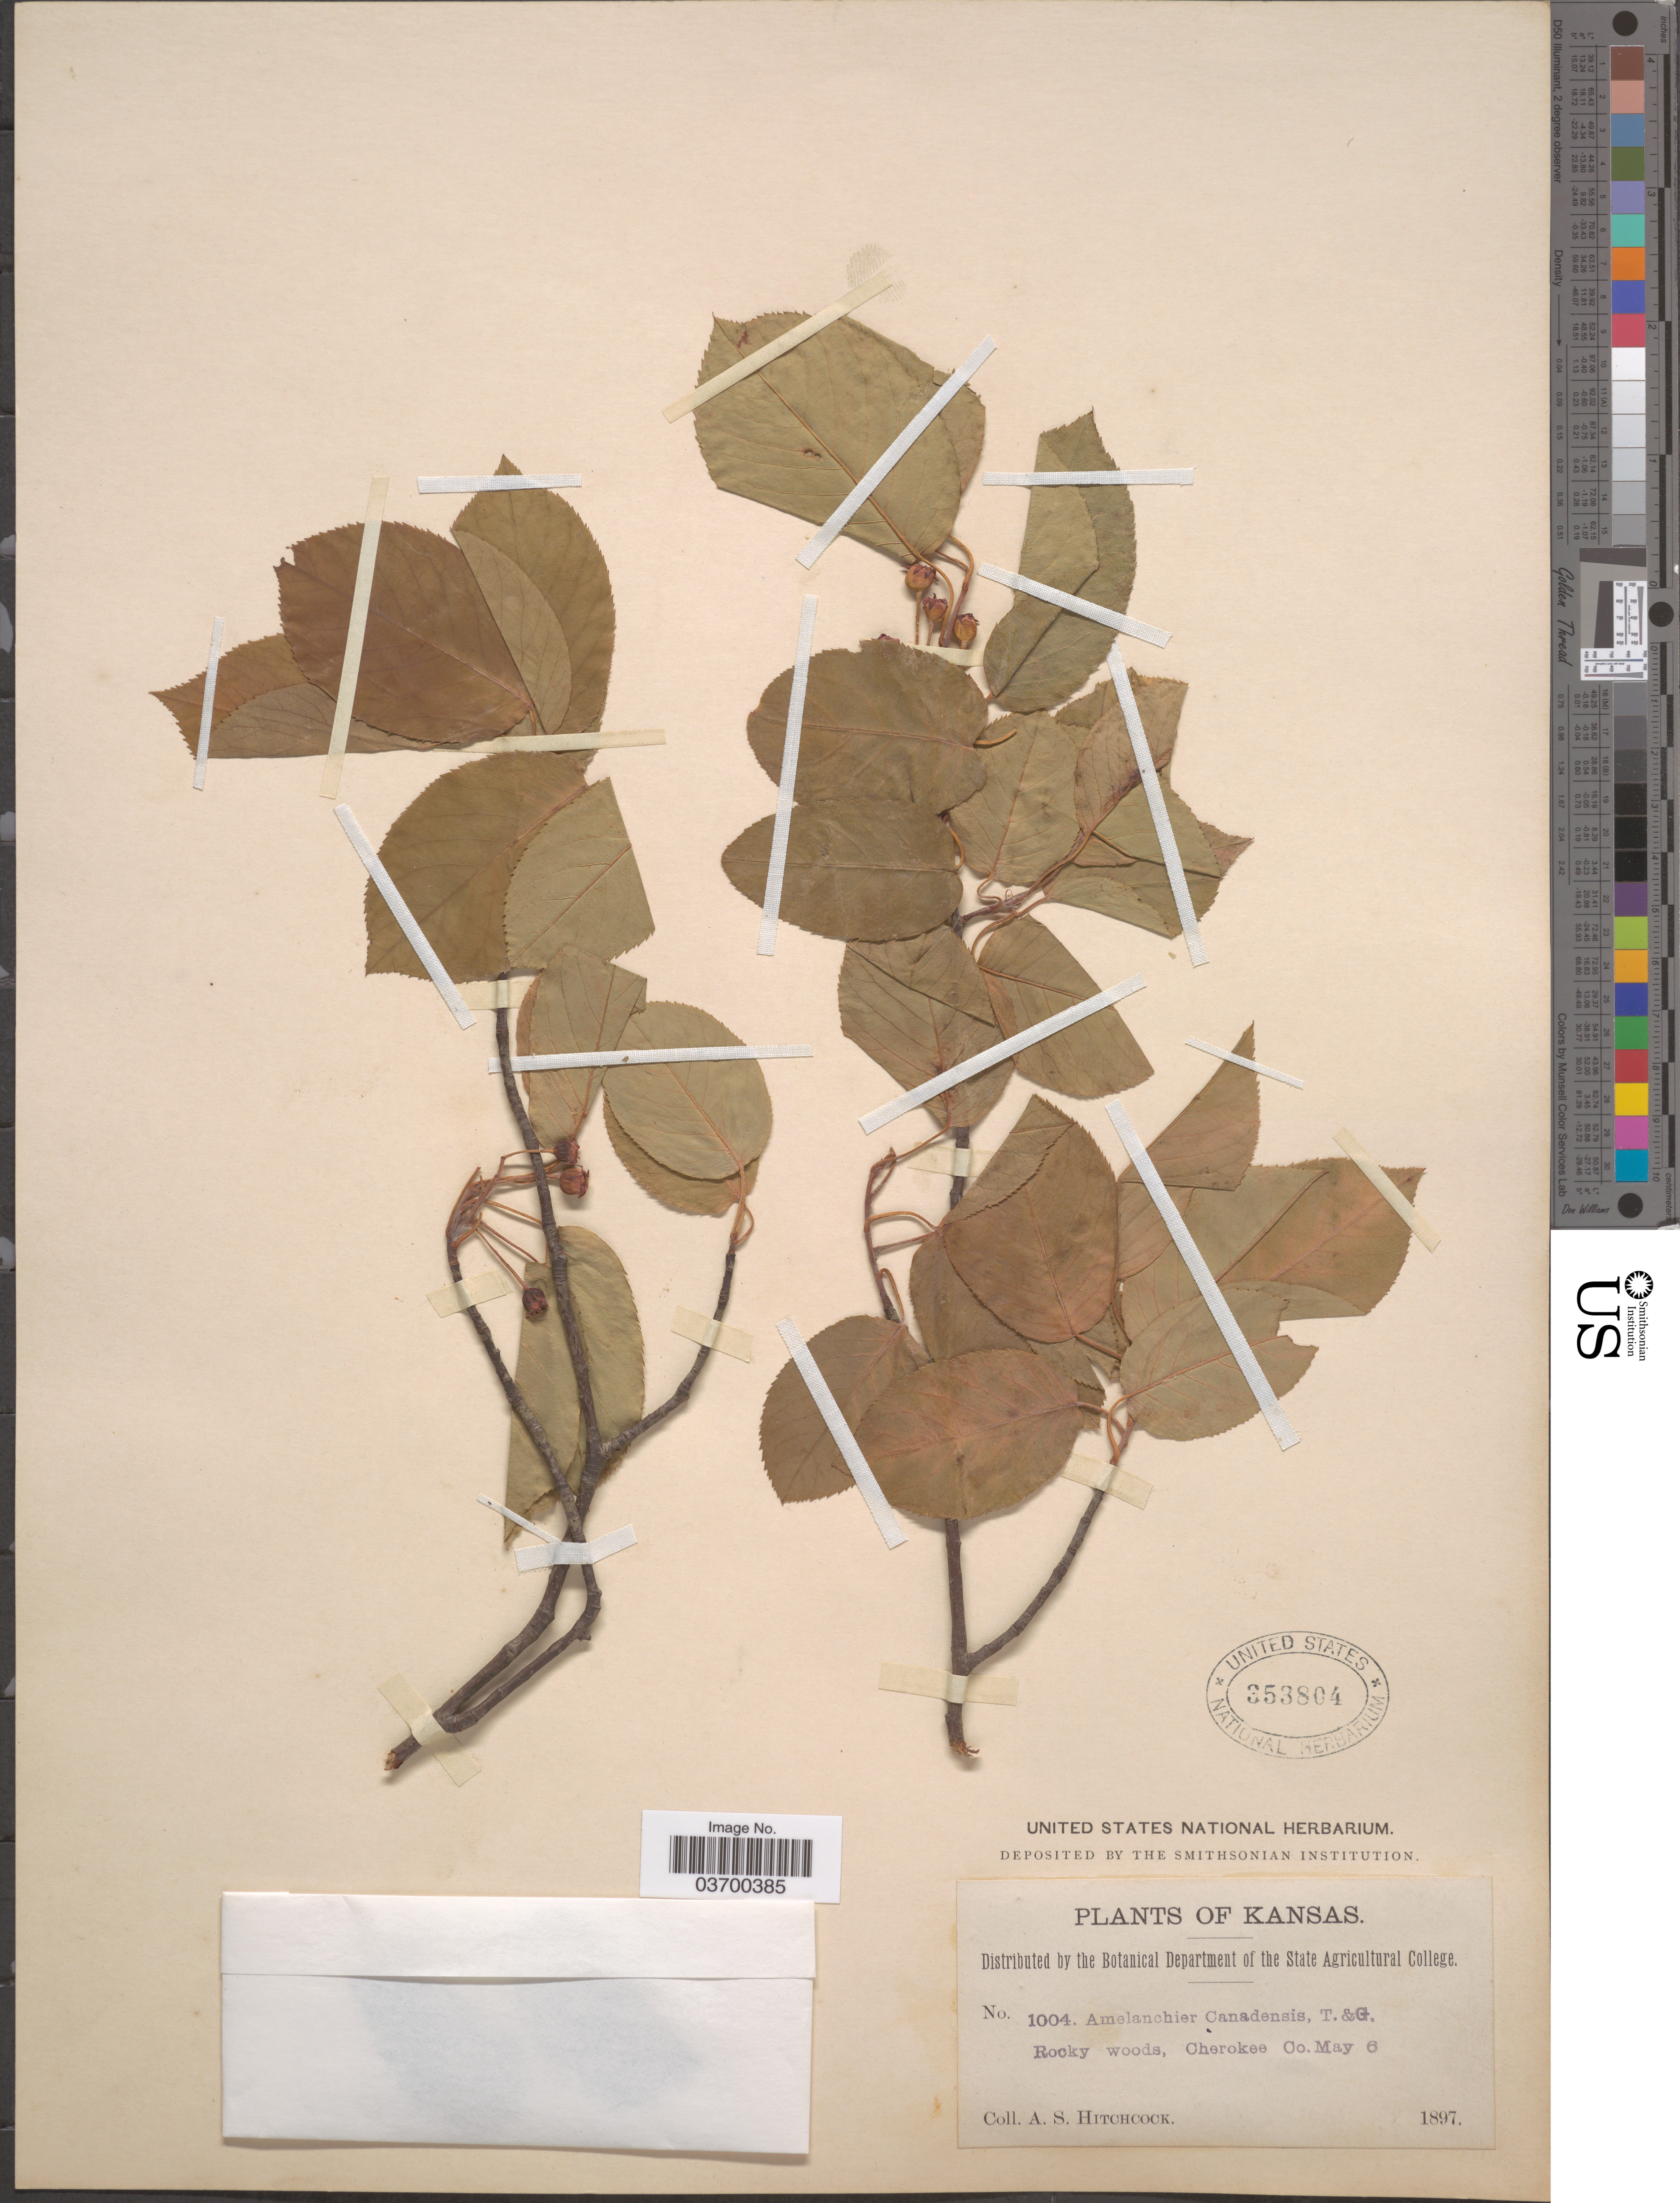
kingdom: Plantae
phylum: Tracheophyta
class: Magnoliopsida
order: Rosales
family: Rosaceae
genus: Amelanchier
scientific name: Amelanchier canadensis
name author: (L.) Medic.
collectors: A. S. Hitchcock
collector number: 1004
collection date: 1897-05-06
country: United States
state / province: Kansas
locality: Cherokee Co.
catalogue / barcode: US 353804